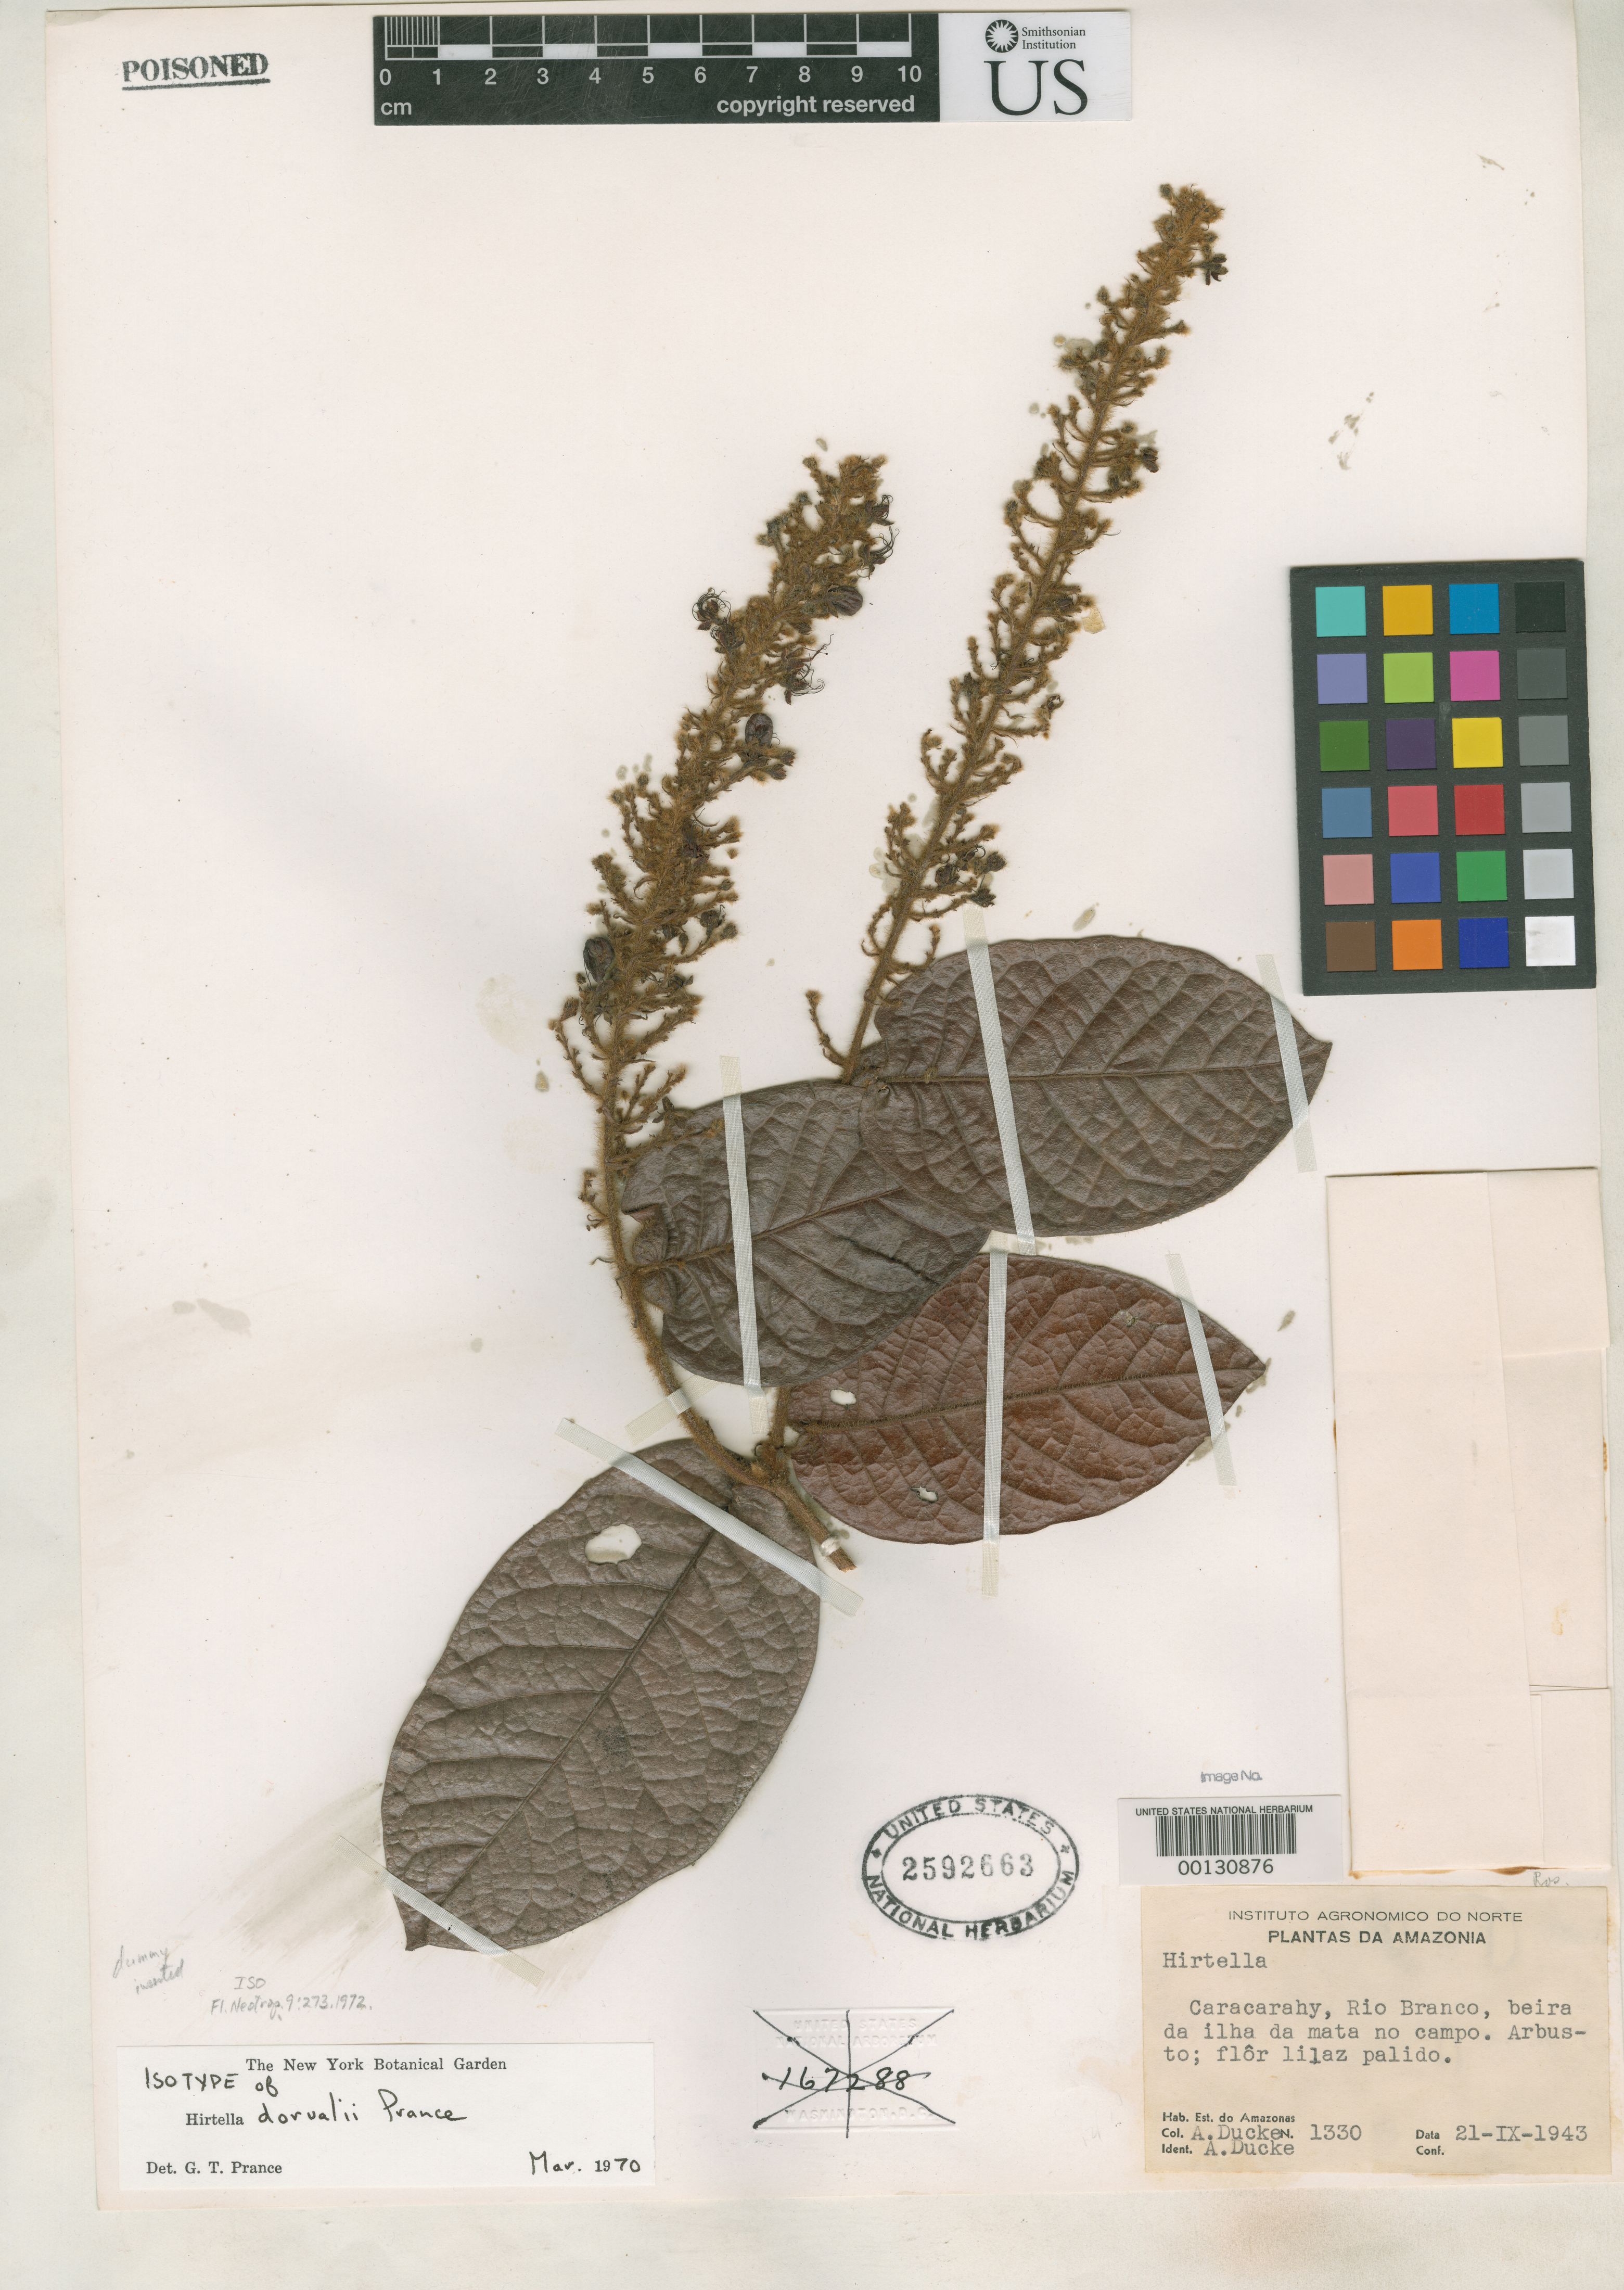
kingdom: Plantae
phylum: Tracheophyta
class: Magnoliopsida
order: Malpighiales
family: Chrysobalanaceae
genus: Hirtella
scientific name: Hirtella dorvalii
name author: Prance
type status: Isotype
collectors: A. Ducke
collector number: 1330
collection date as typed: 21-IX-1943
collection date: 1943-09-21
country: Brazil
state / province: Roraima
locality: Caracarahy, Rio Branco, beira da ilha da mata no campo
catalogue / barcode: US 2592663